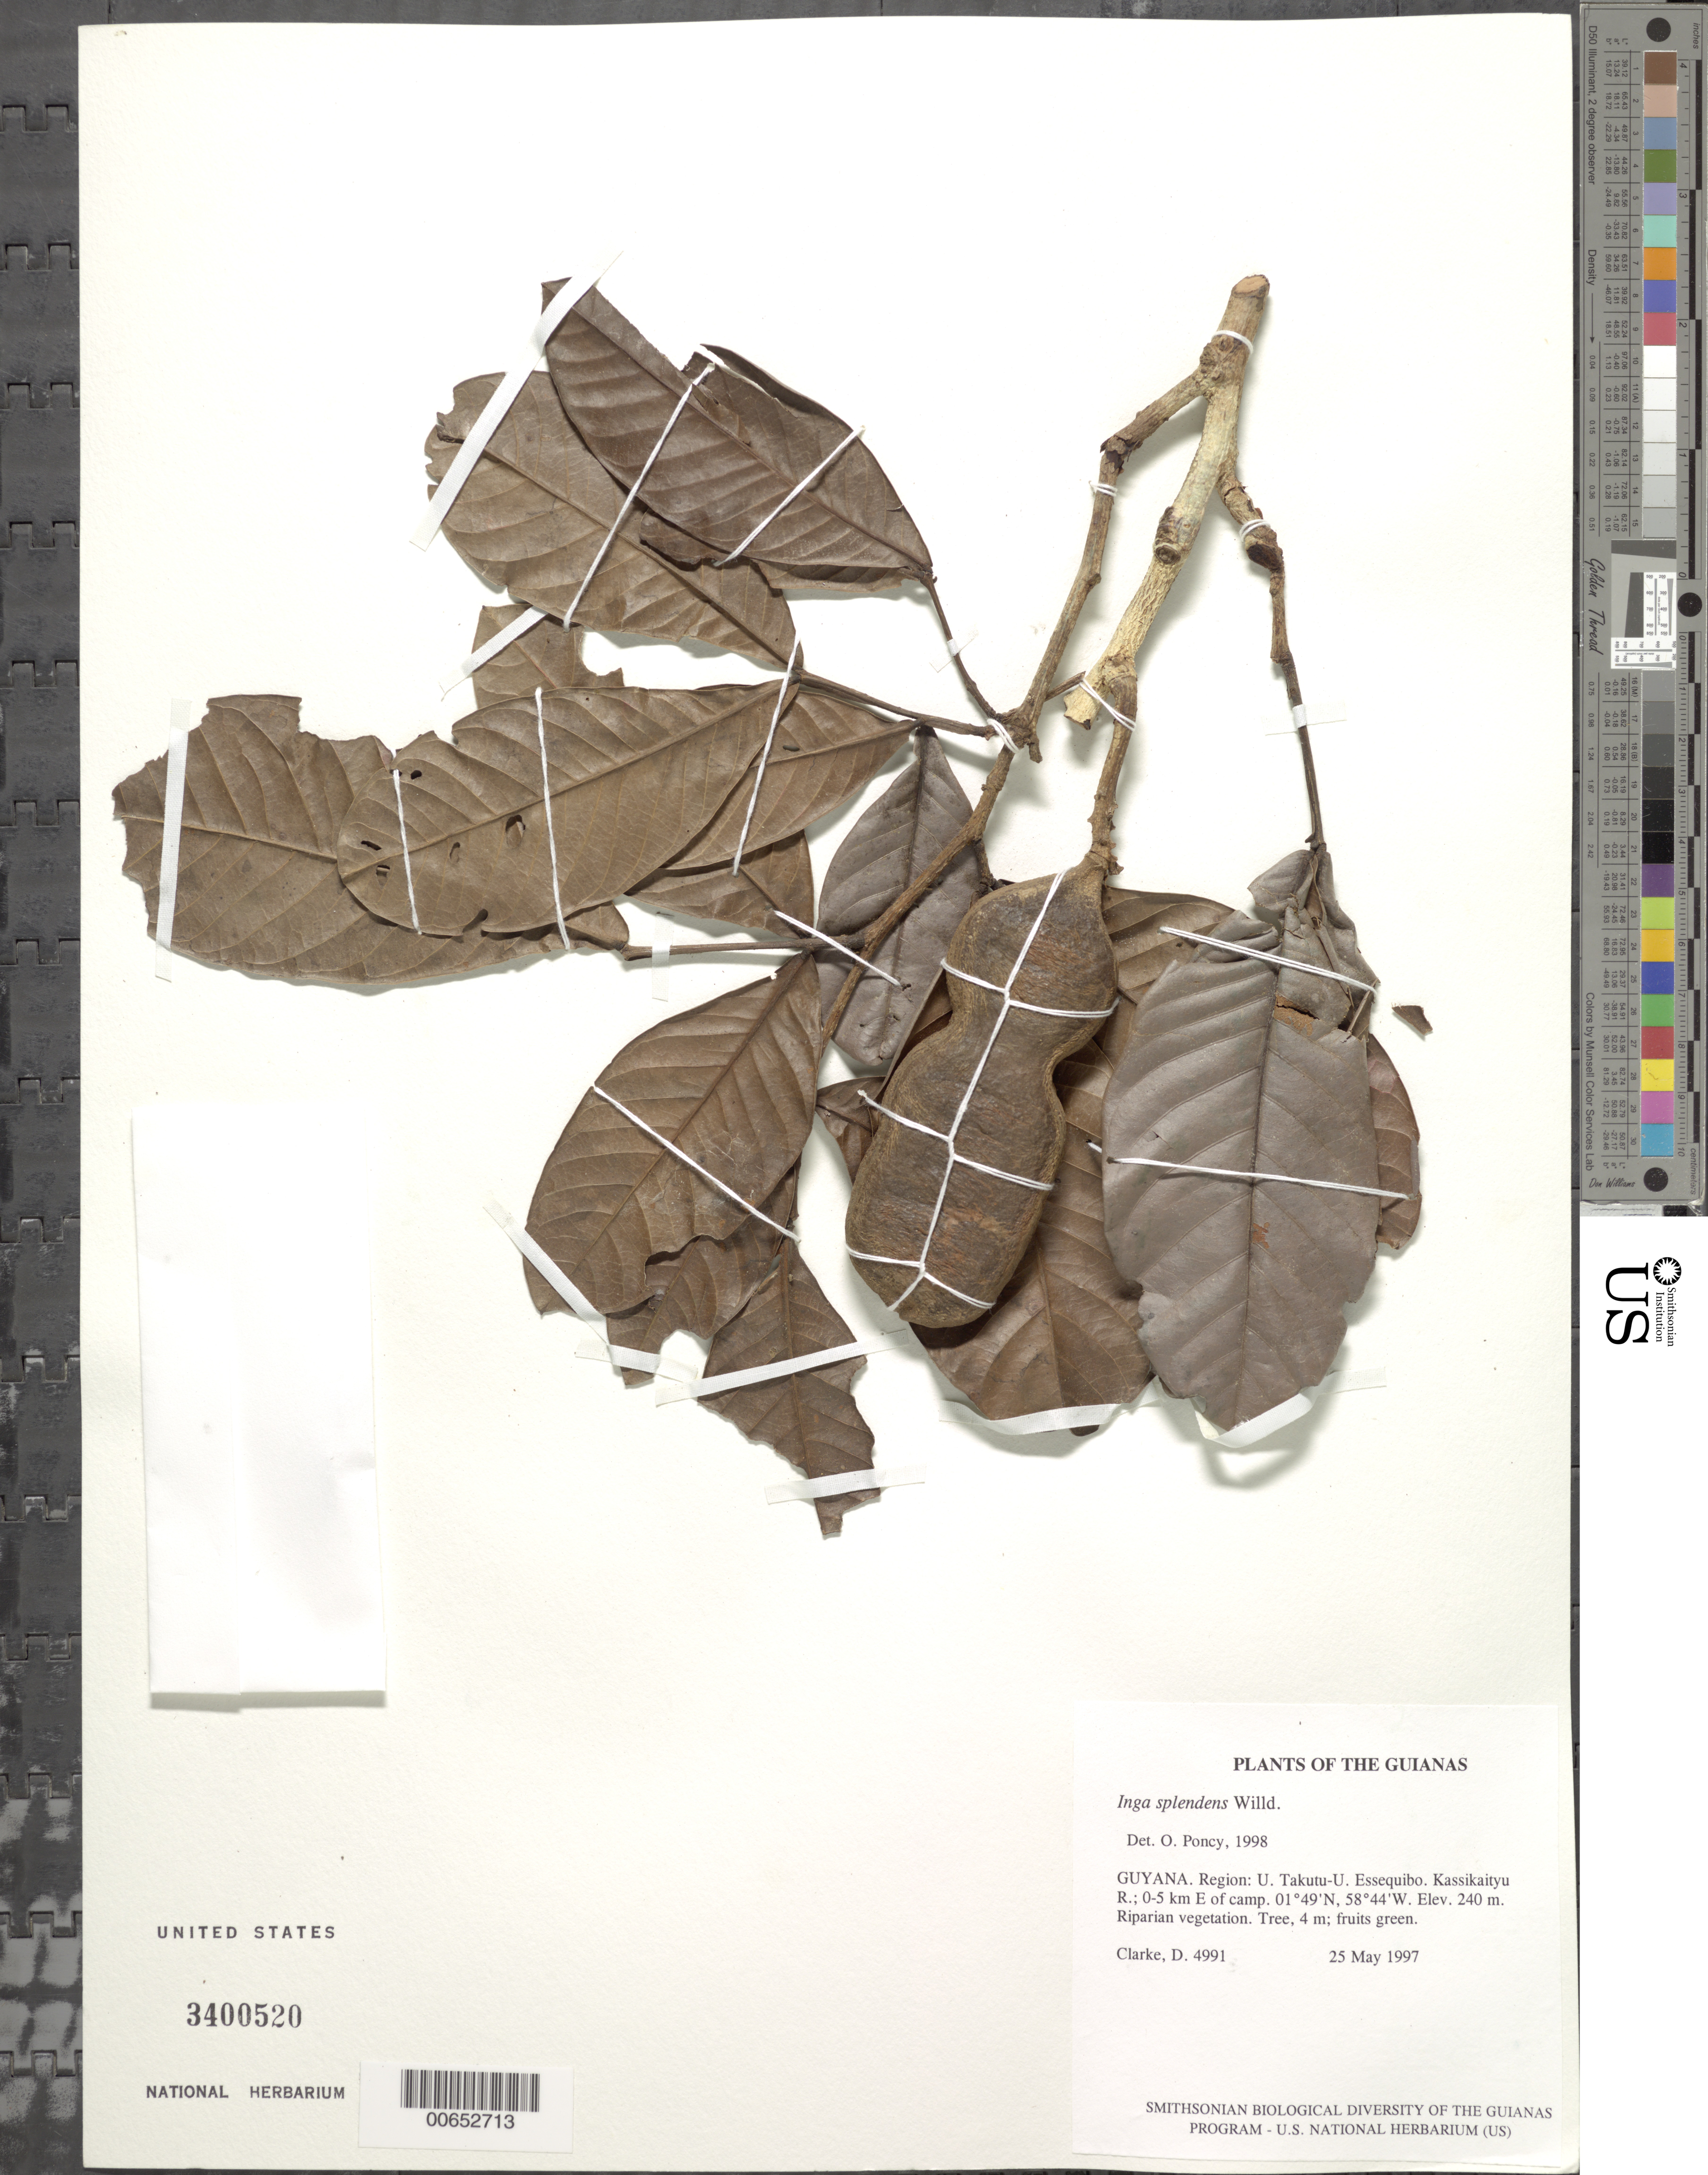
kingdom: Plantae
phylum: Tracheophyta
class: Magnoliopsida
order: Fabales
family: Fabaceae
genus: Inga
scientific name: Inga splendens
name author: Willd.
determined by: Poncy, O.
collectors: H. D. Clarke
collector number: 4991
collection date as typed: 25 May 1997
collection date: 1997-05-25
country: Guyana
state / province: U. Takutu-U. Essequibo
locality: Kassikaityu R.; 0-5 km E of camp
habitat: Riparian vegetation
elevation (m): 240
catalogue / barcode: US 3400520